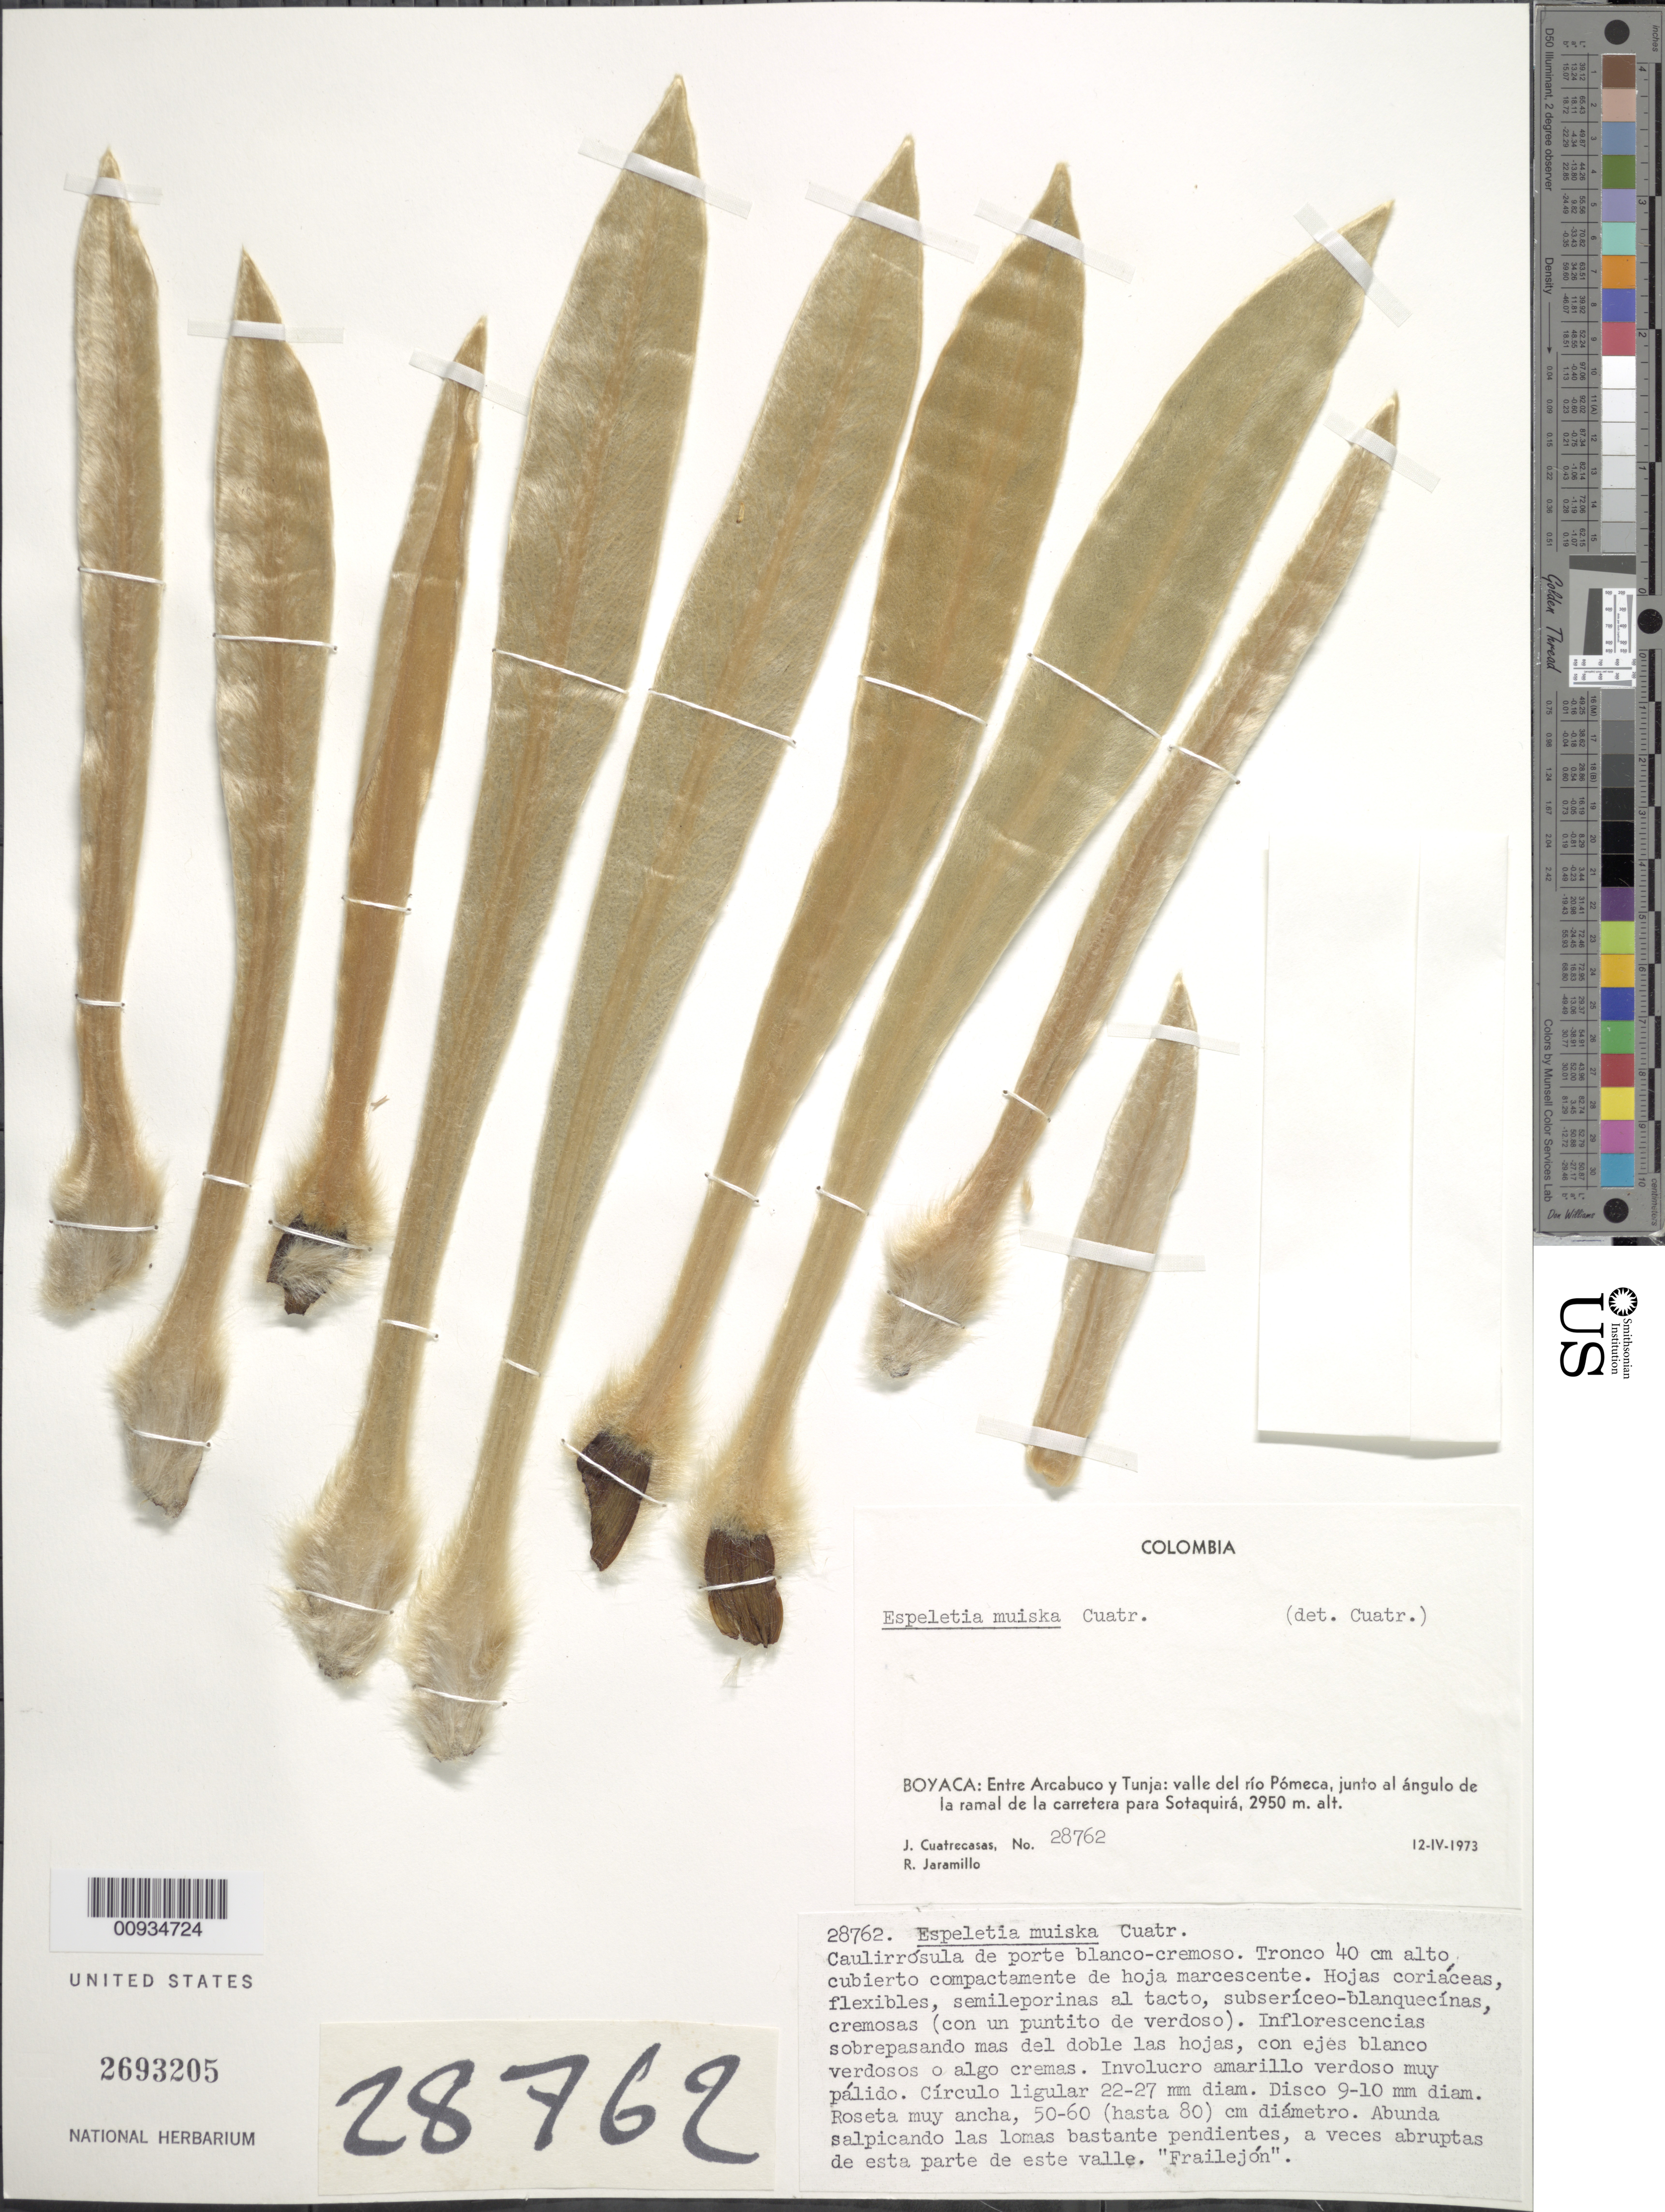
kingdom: Plantae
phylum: Tracheophyta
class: Magnoliopsida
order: Asterales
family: Asteraceae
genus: Espeletiopsis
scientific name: Espeletiopsis muiska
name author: (Cuatrec.) Cuatrec.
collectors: J. Cuatrecasas & R. Jaramillo M.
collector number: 28762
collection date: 1973-04-12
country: Colombia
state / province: Boyacá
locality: Boyacá: Entre Arcabuco y Tunja: valle del rio Pomeca, junto al angulo de la ramal de la carretera para Sotaquira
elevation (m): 2950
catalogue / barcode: US 2693205